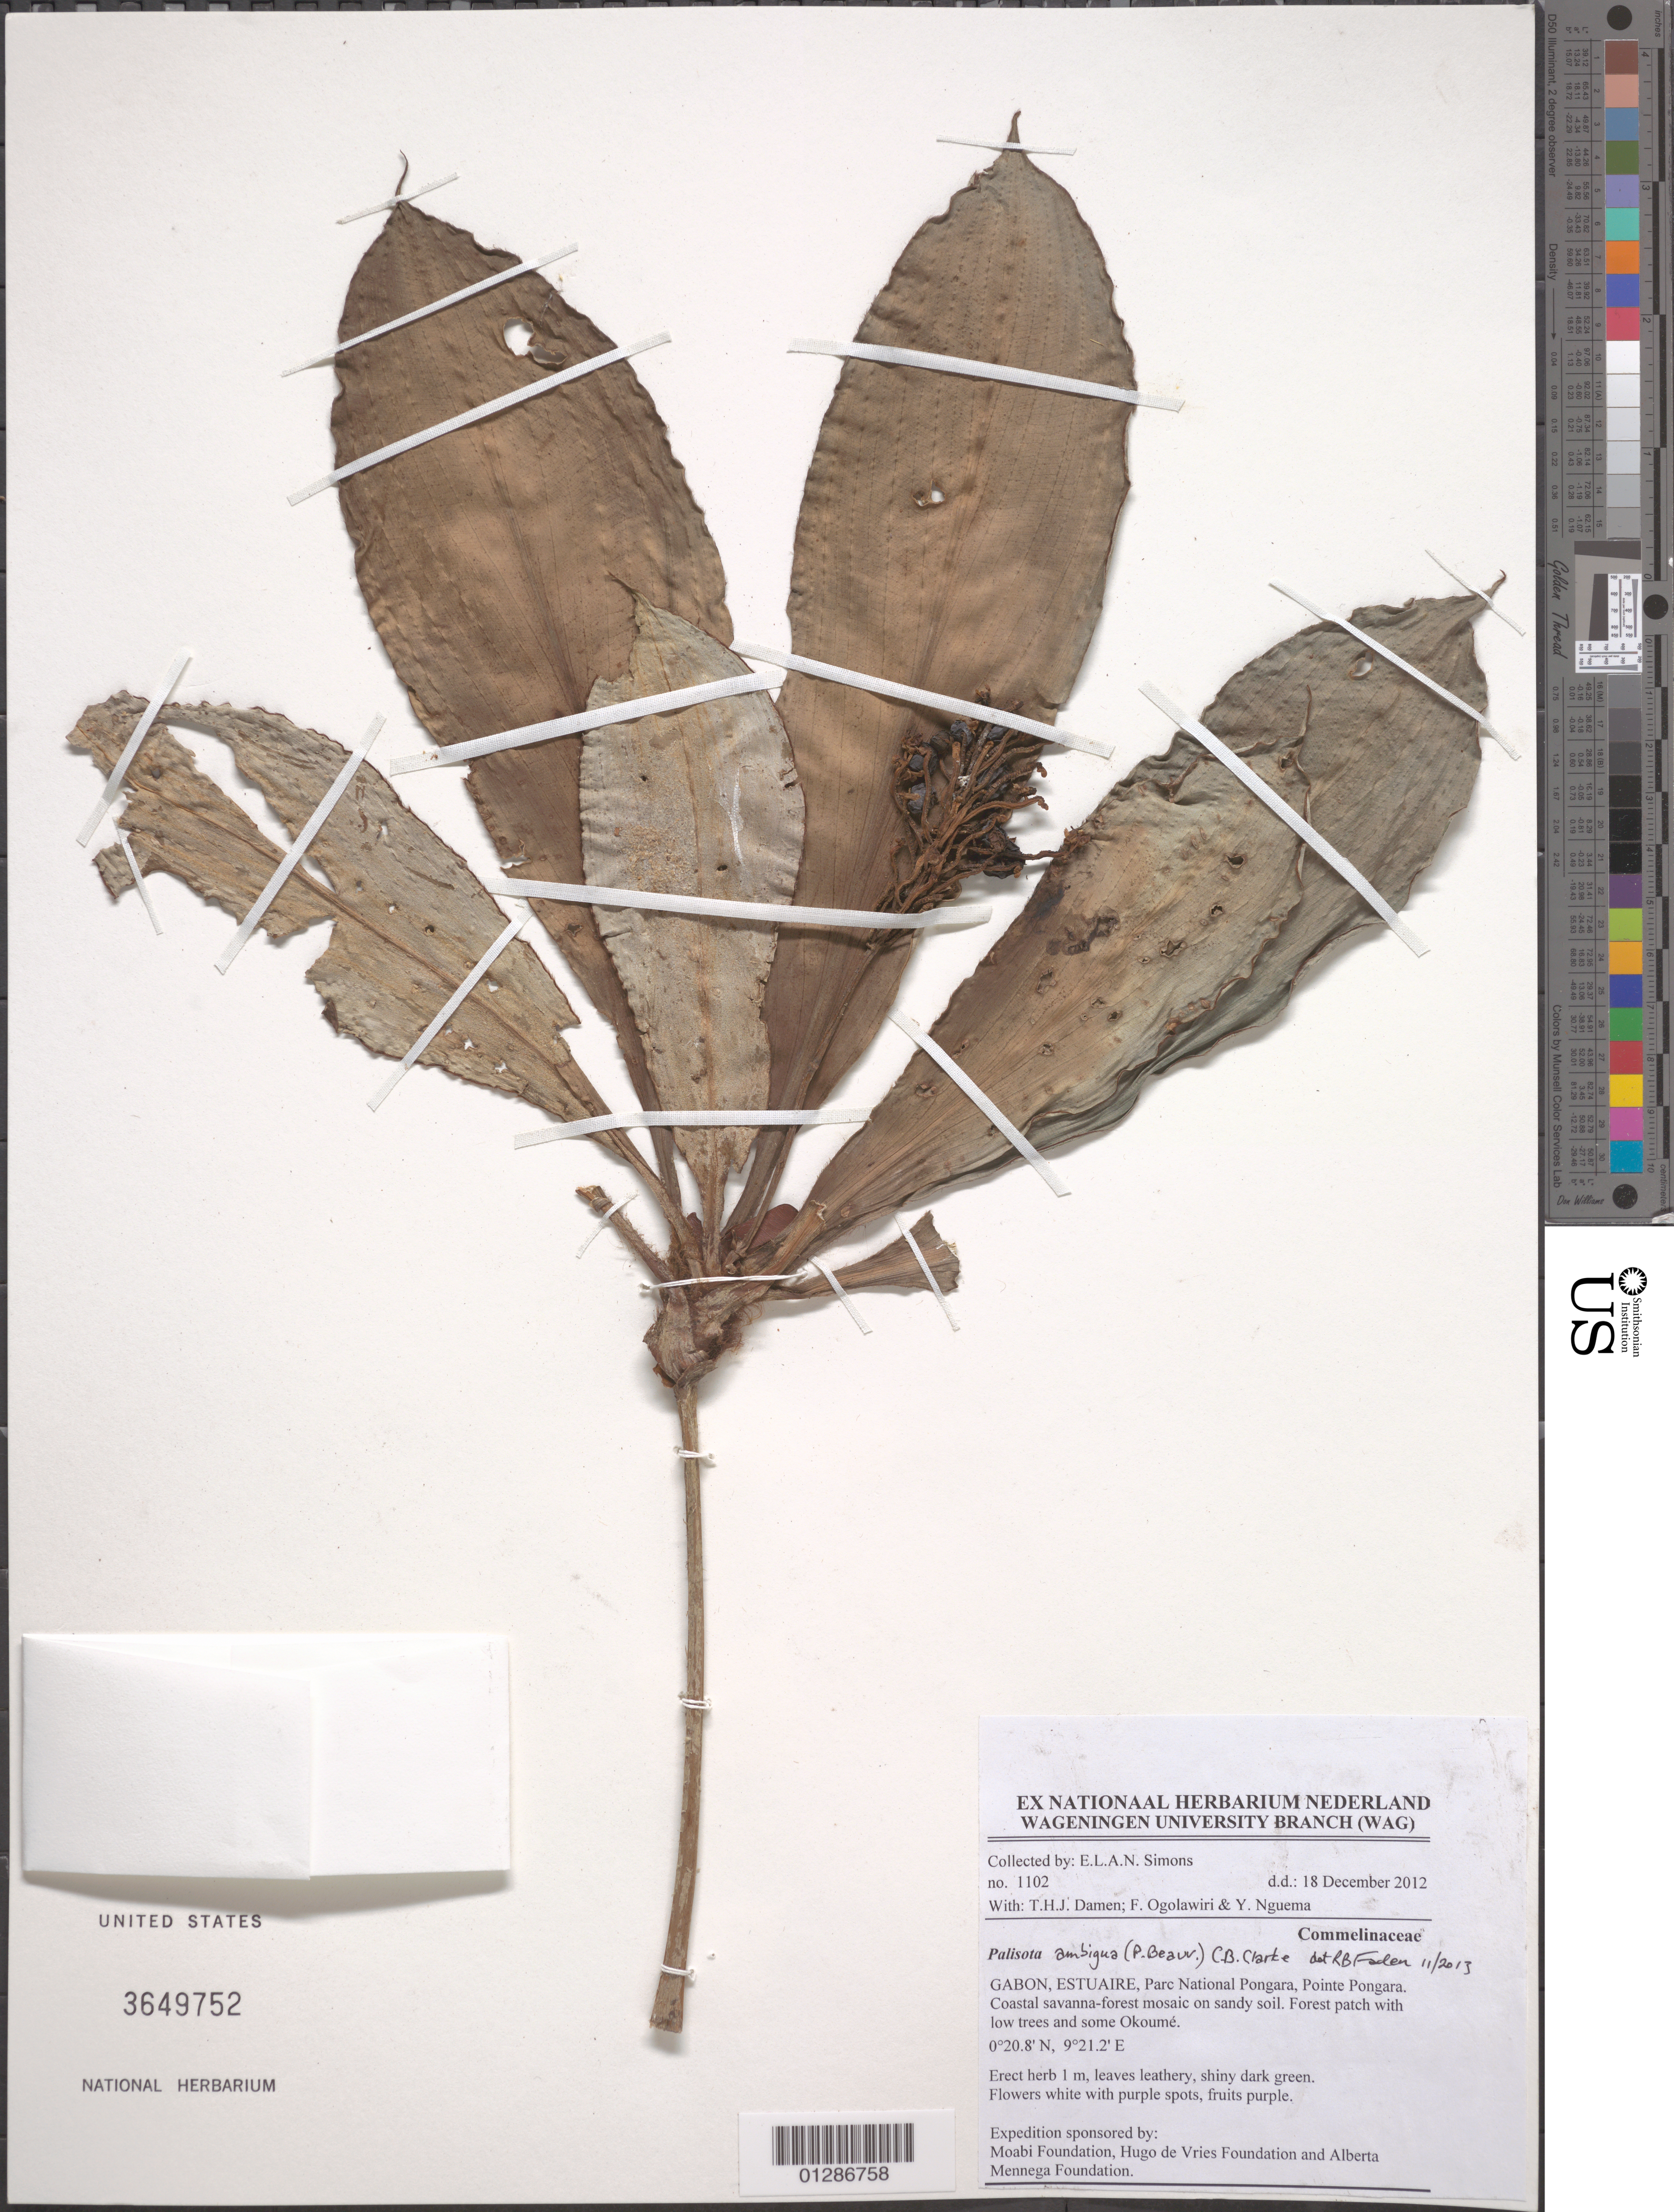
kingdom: Plantae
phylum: Tracheophyta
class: Liliopsida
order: Commelinales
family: Commelinaceae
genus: Palisota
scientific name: Palisota ambigua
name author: (P. Beauv.) C.B. Clarke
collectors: E. Simons, T. Damen, F. Ogolawiri & Y. Nguema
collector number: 1102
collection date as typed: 18 Dec 2012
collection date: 2012-12-18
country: Gabon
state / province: Estuaire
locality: Parc National Pongara, Pointe Pongara.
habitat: Erect herb.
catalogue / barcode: US 3649752